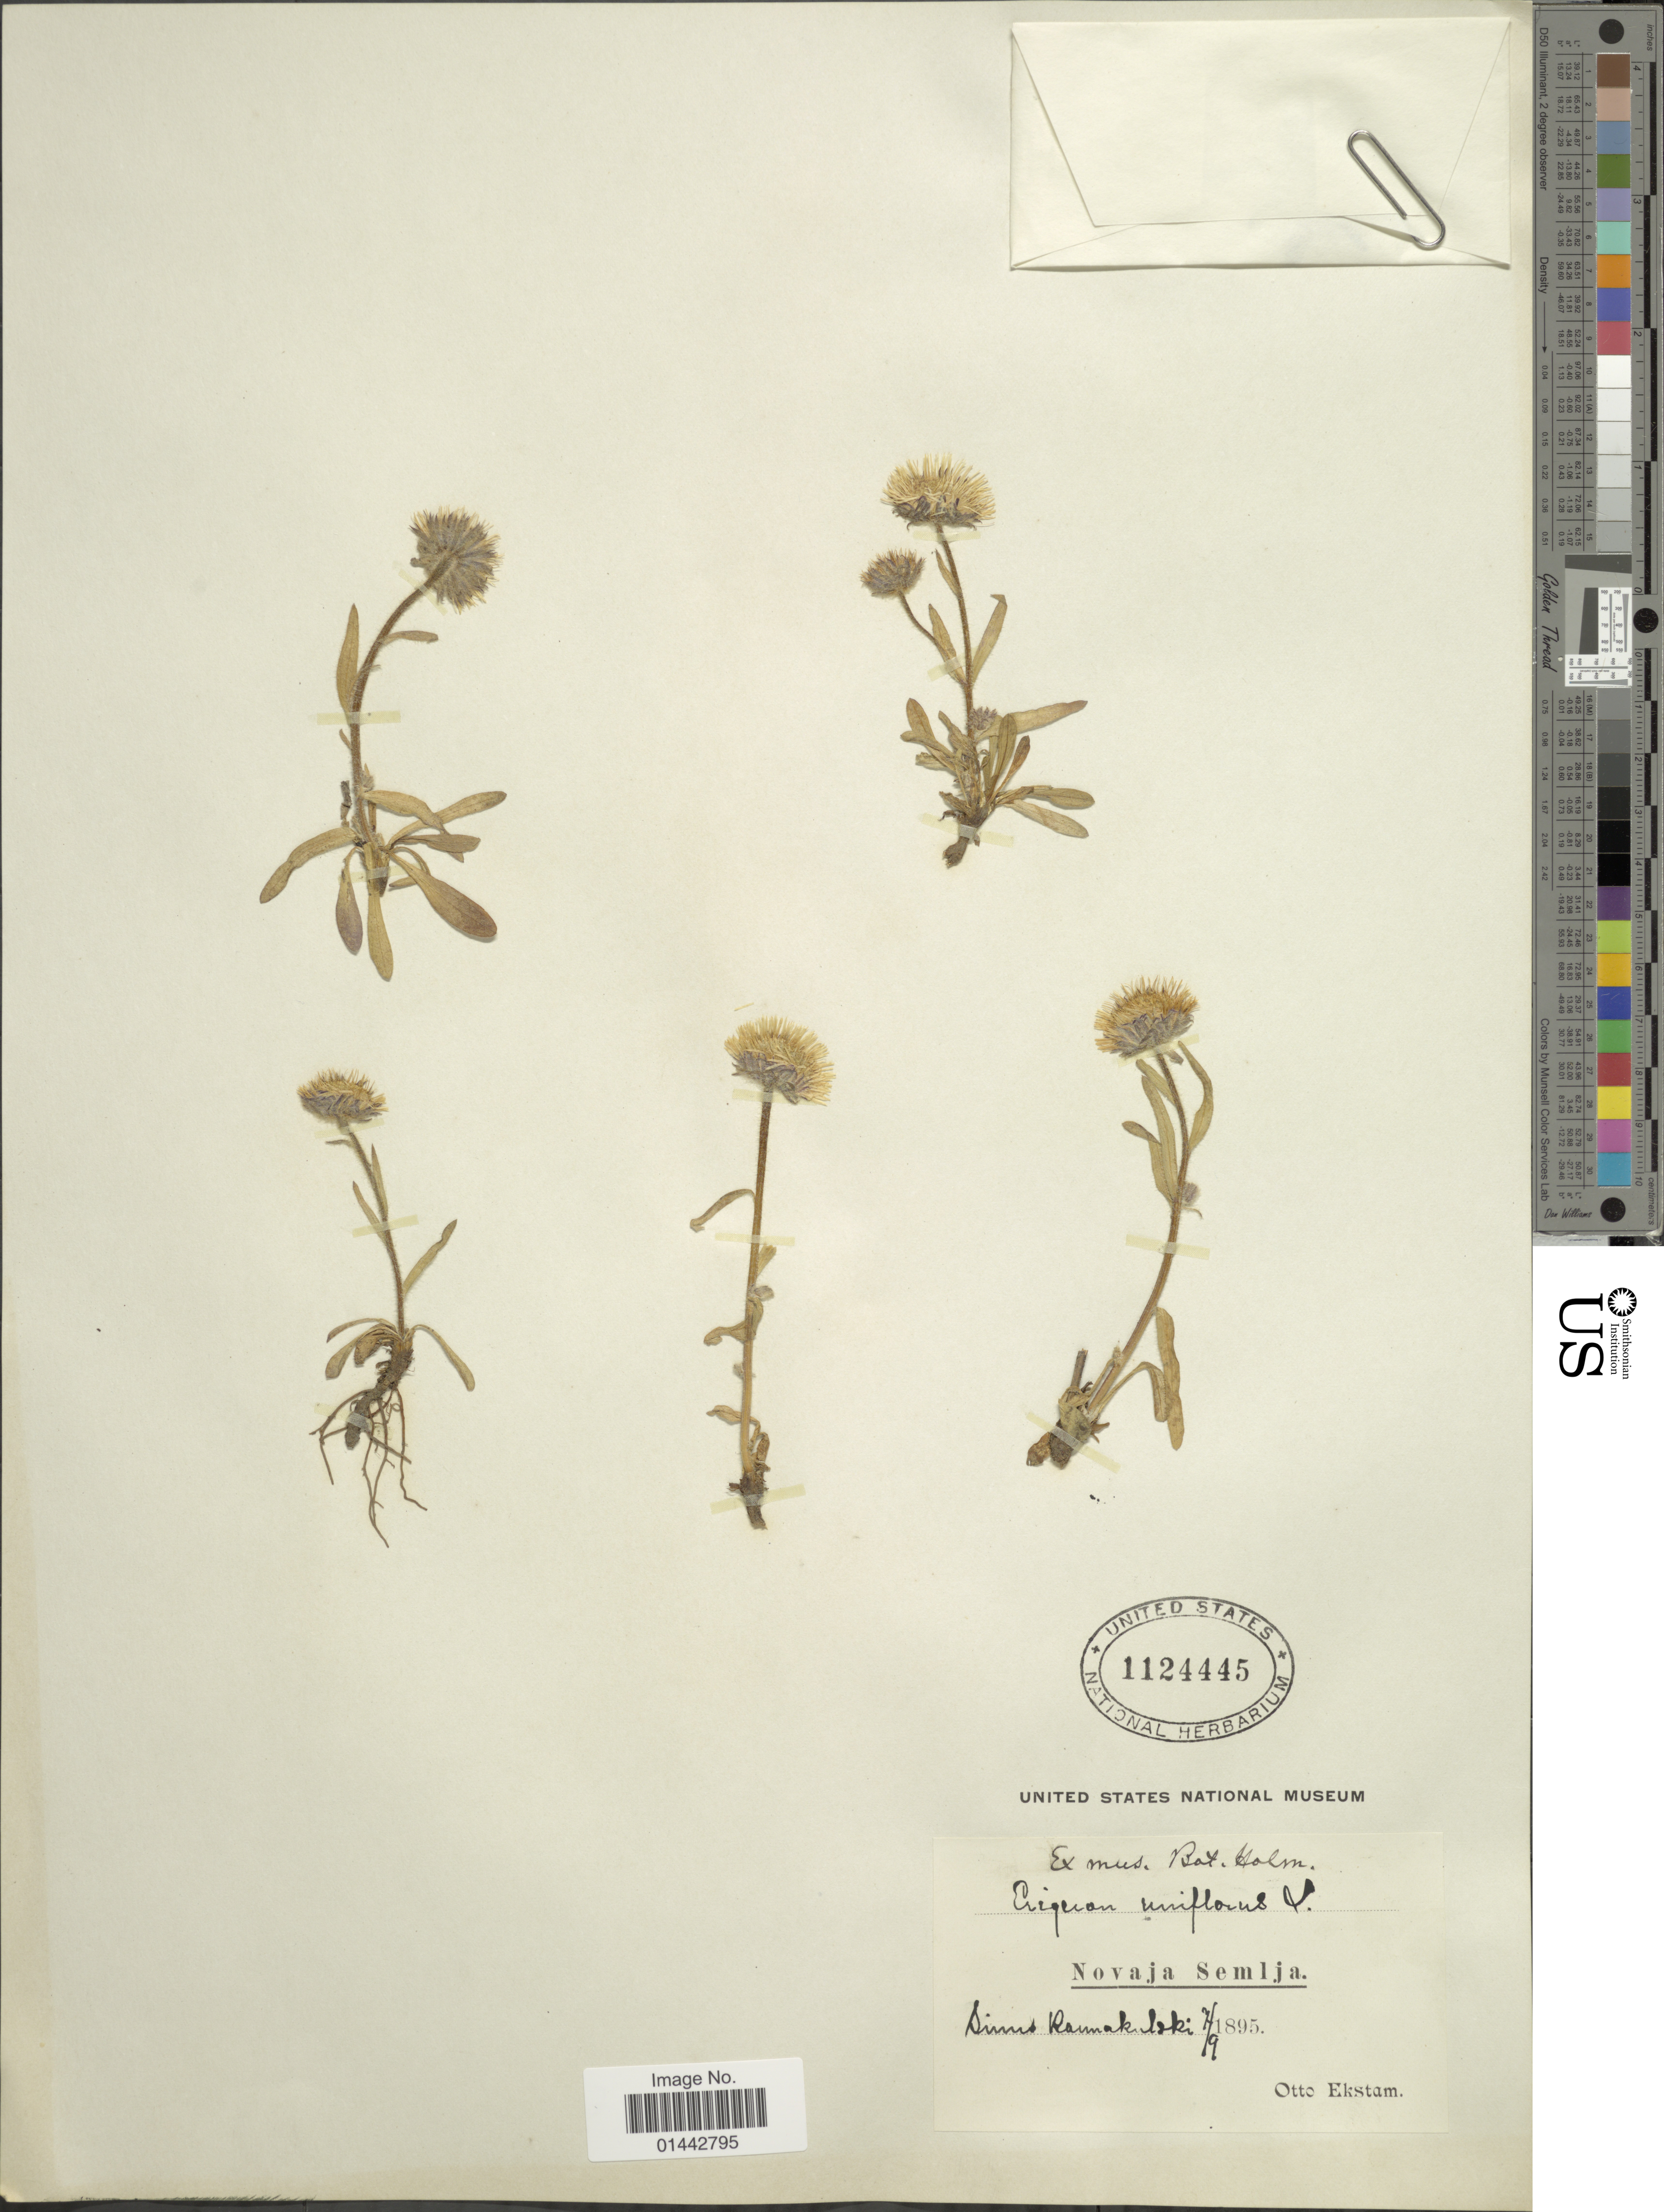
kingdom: Plantae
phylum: Tracheophyta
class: Magnoliopsida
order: Asterales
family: Asteraceae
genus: Erigeron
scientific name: Erigeron uniflorus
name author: L.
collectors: O. Ekstam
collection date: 1895-09-07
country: Russian Federation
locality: Novaja Semlja, Sinmt Ramakulski.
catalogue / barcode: US 1124445